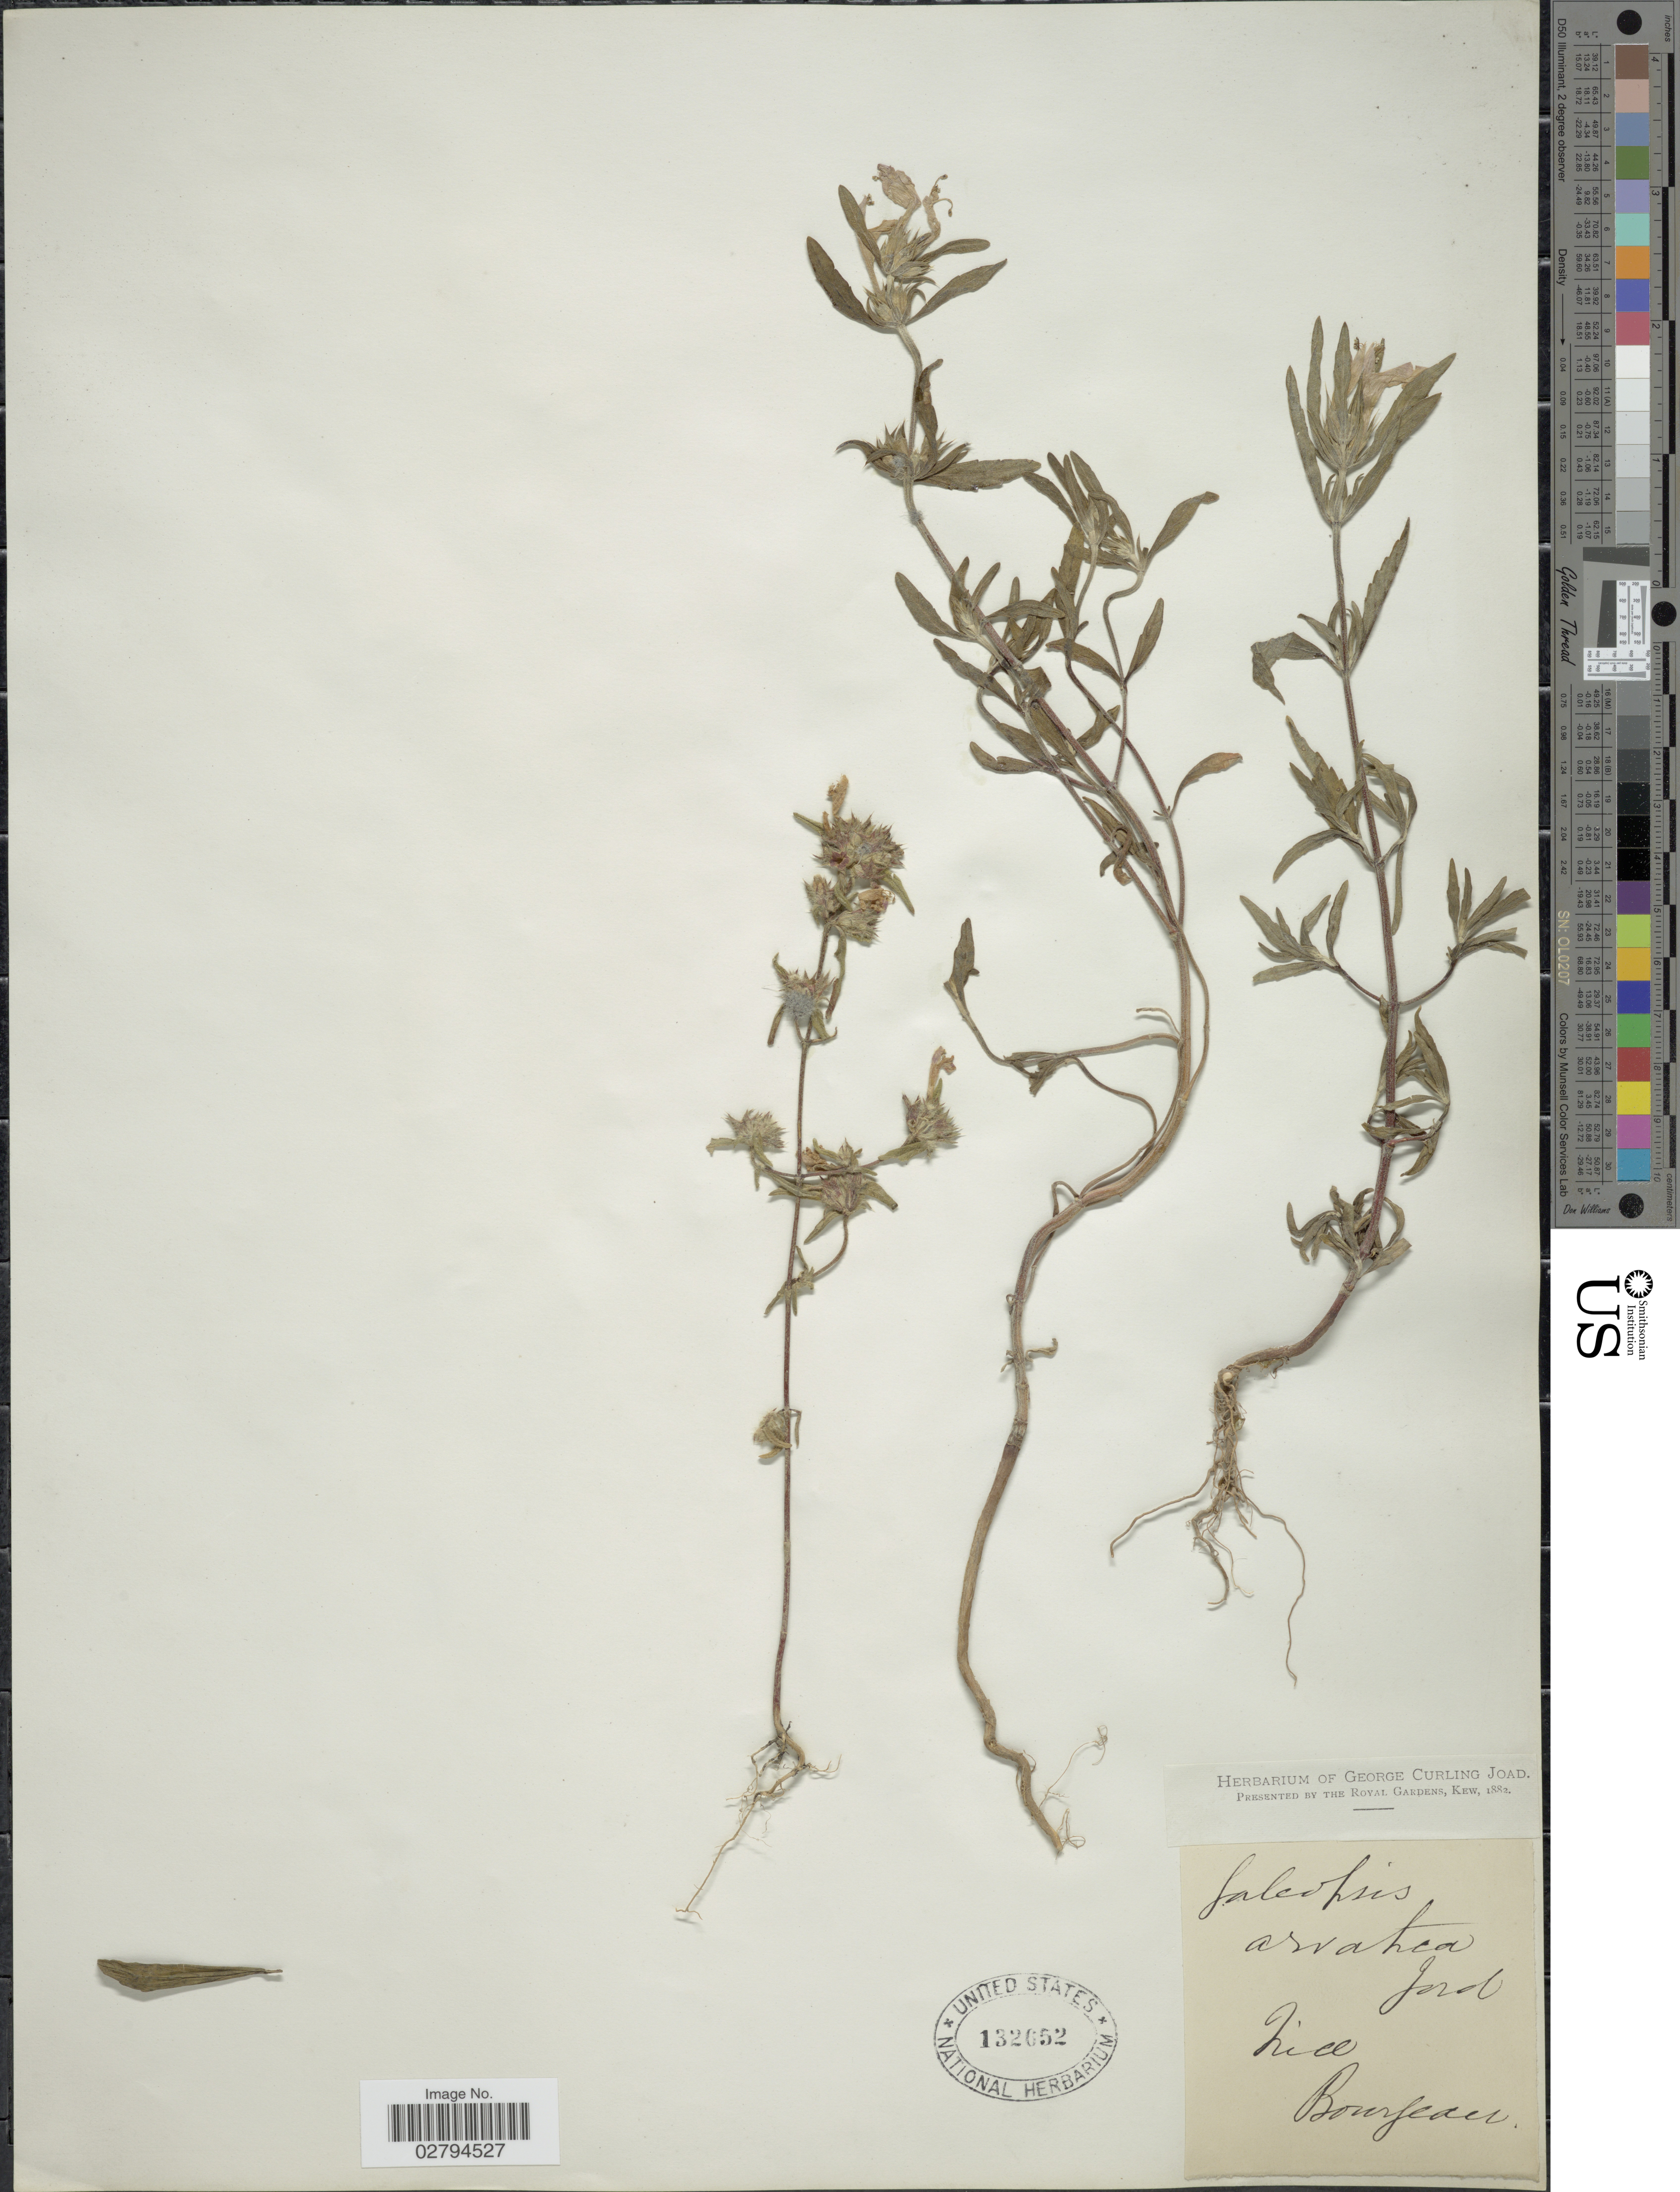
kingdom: Plantae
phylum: Tracheophyta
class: Magnoliopsida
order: Lamiales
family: Lamiaceae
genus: Galeopsis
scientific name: Galeopsis arvatica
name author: Jord.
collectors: -. Bourgeau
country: Turkey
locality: Lice.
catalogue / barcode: US 132652